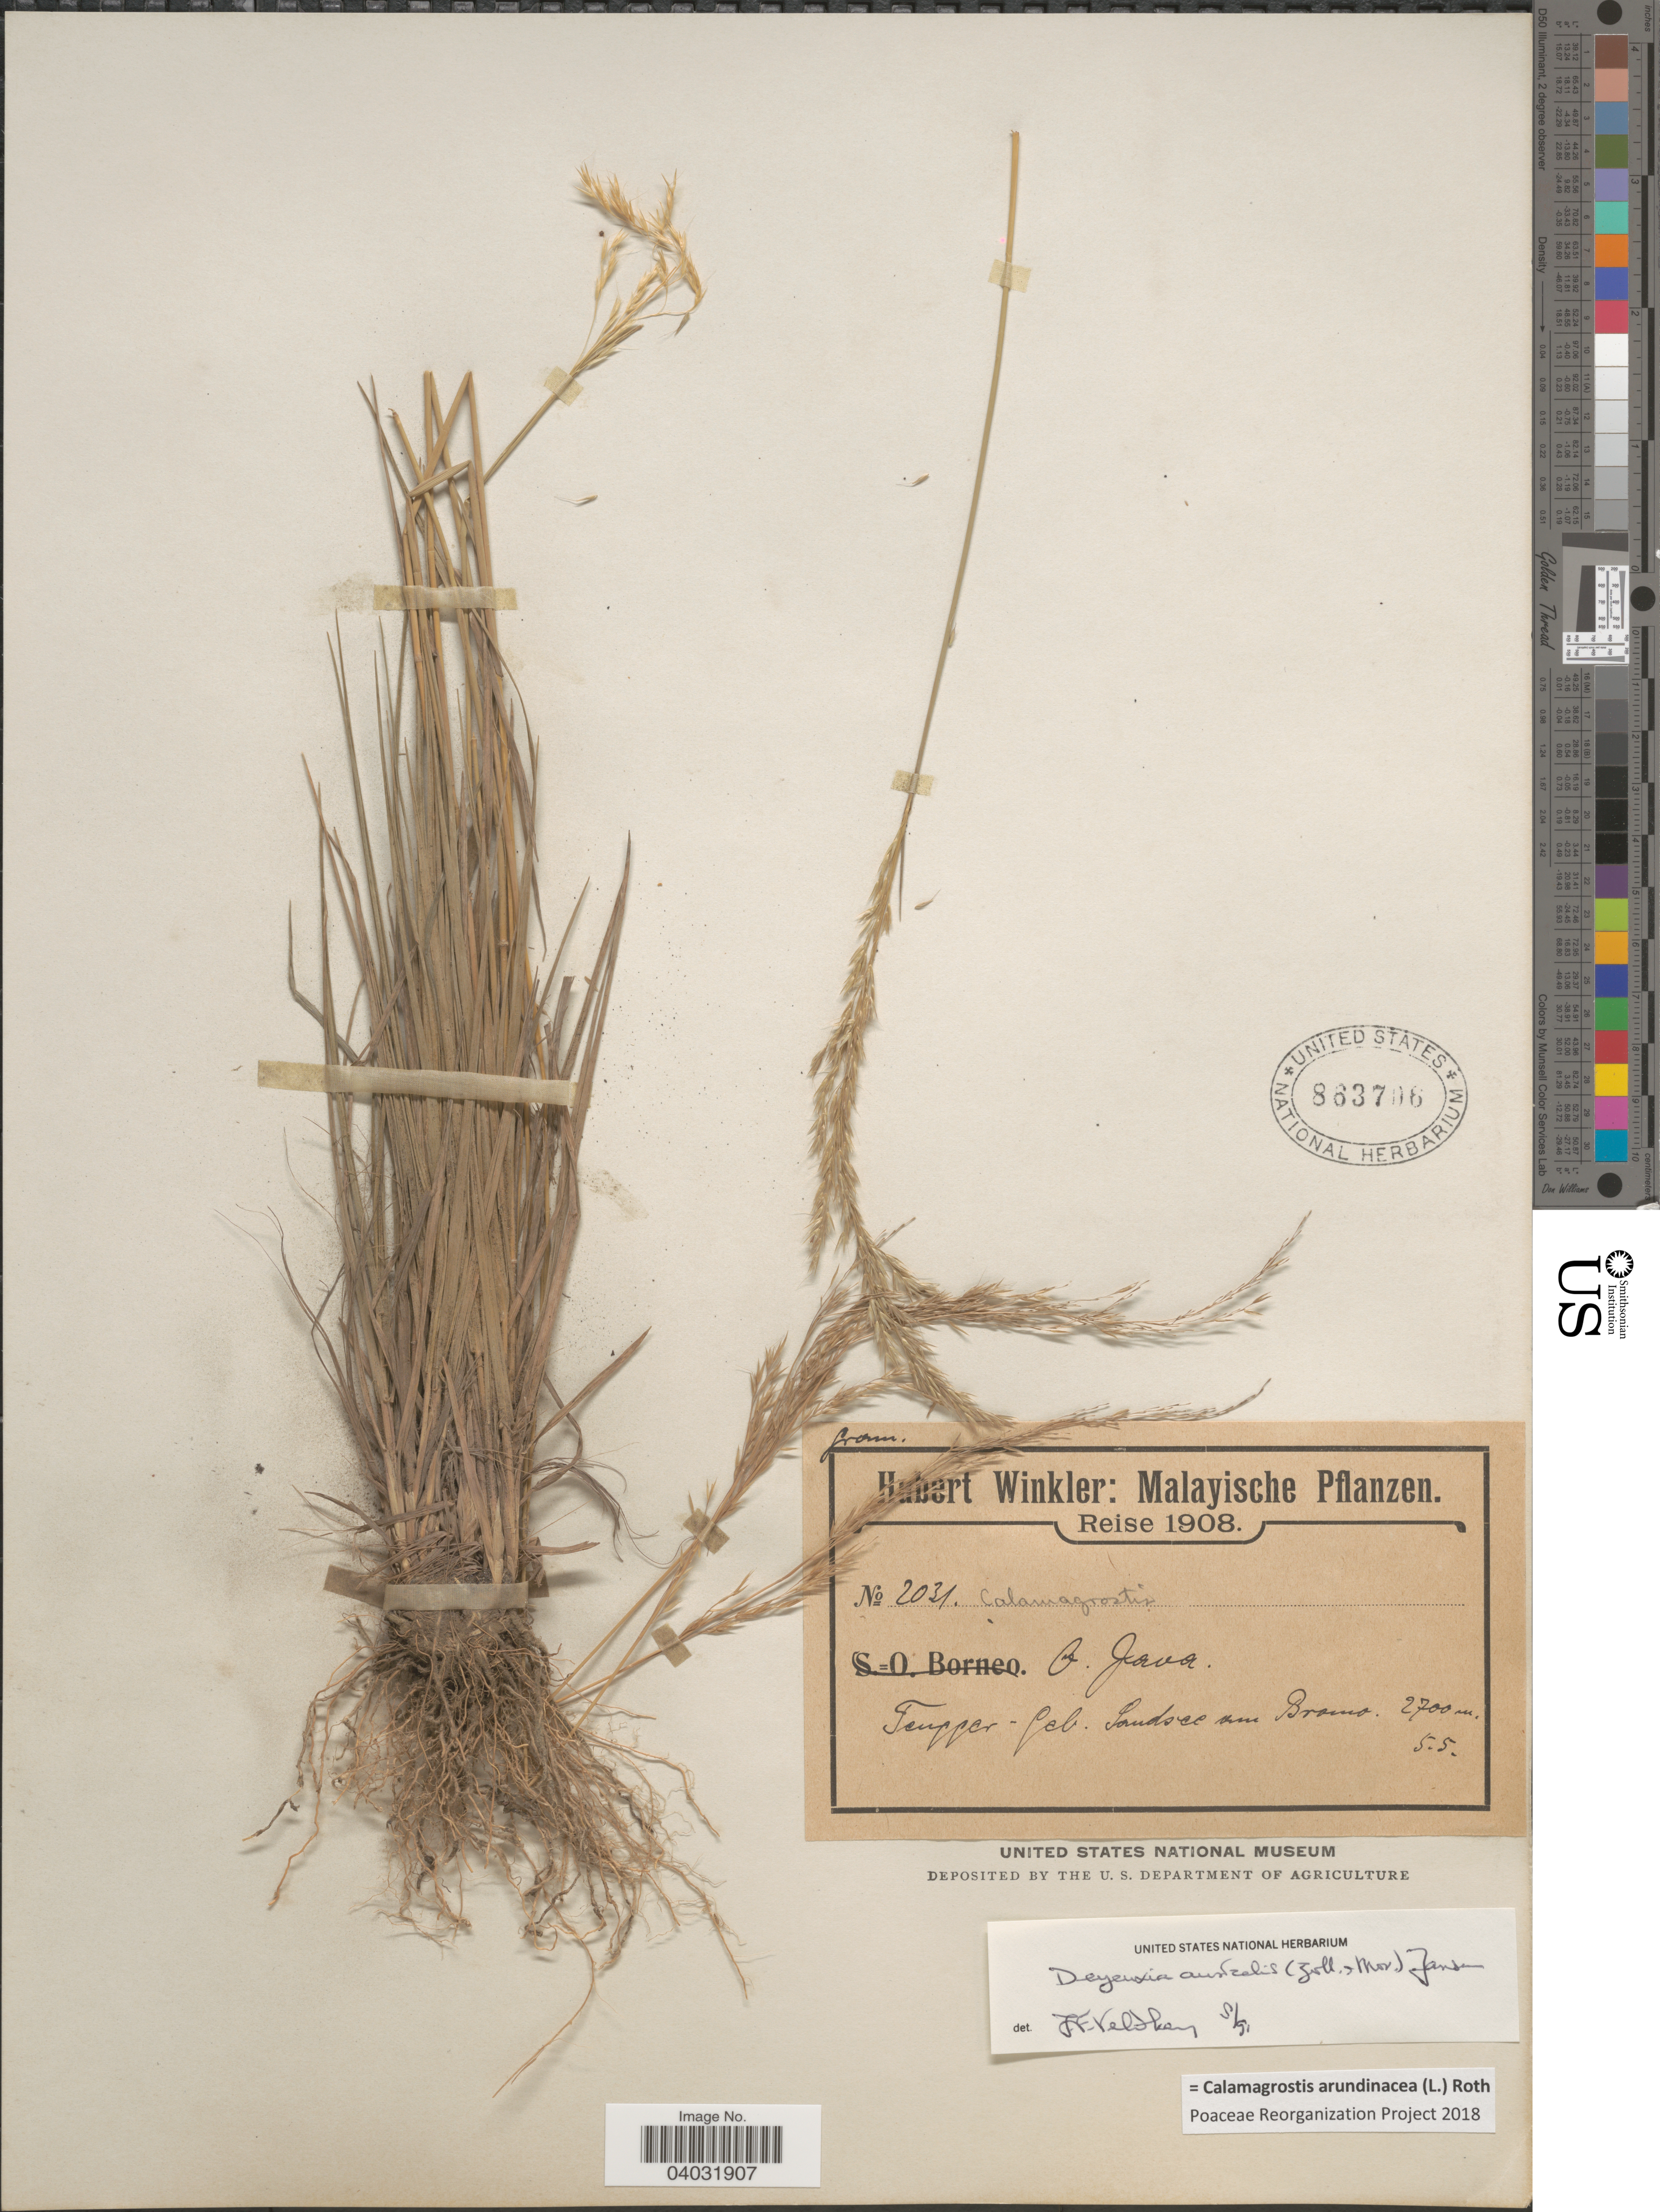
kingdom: Plantae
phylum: Tracheophyta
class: Liliopsida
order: Poales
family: Poaceae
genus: Calamagrostis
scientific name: Calamagrostis arundinacea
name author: (L.) Roth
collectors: H. J. P. Winkler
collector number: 2031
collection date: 1908-05-05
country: Indonesia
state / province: Java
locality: C. Java. Tangger-geb. Sandrec on Bramo. [interpreted]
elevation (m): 2700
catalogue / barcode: US 863706